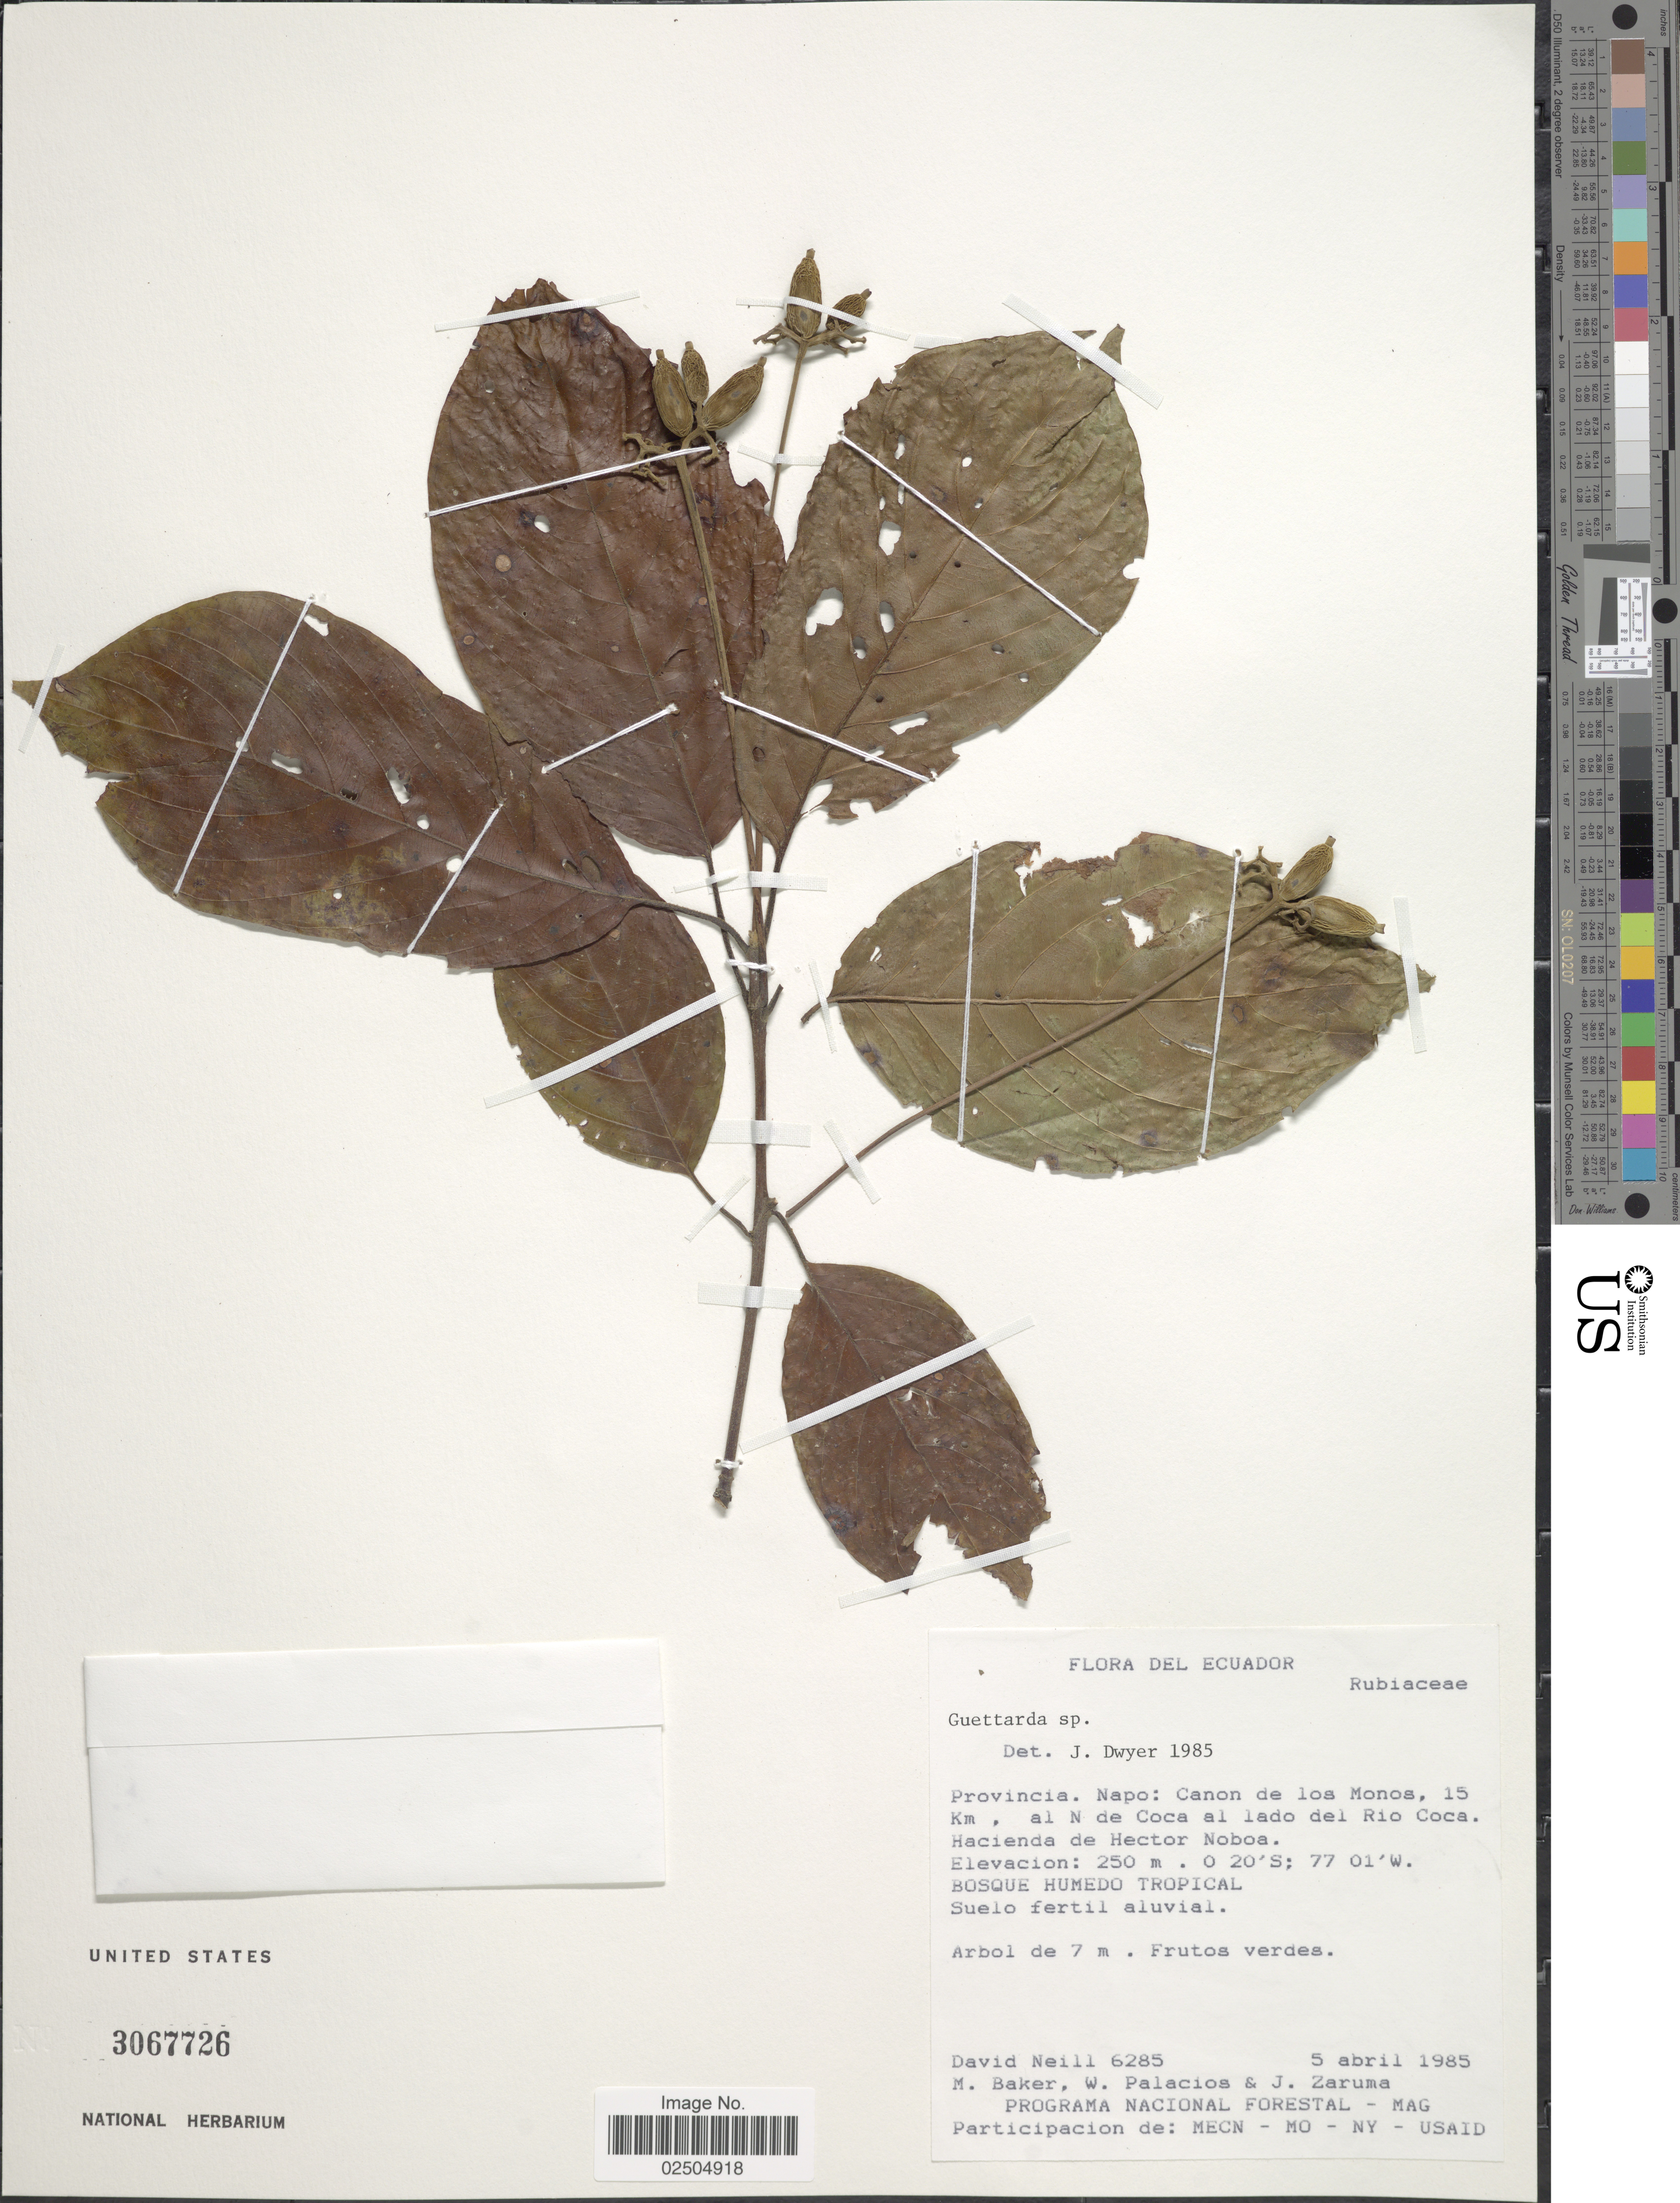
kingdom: Plantae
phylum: Tracheophyta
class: Magnoliopsida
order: Gentianales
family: Rubiaceae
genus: Guettarda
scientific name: Guettarda sp.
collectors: D. A. Neill, M. Baker, W. Palacios & J. Zaruma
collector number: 6285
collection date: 1985-04-05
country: Ecuador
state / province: Napo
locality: Provincia Napo: Canon de los Monos, 15 km. al N de Coca al lado del Rio Coca, Hacienda de Hector Noboa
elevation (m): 250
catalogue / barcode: US 3067726